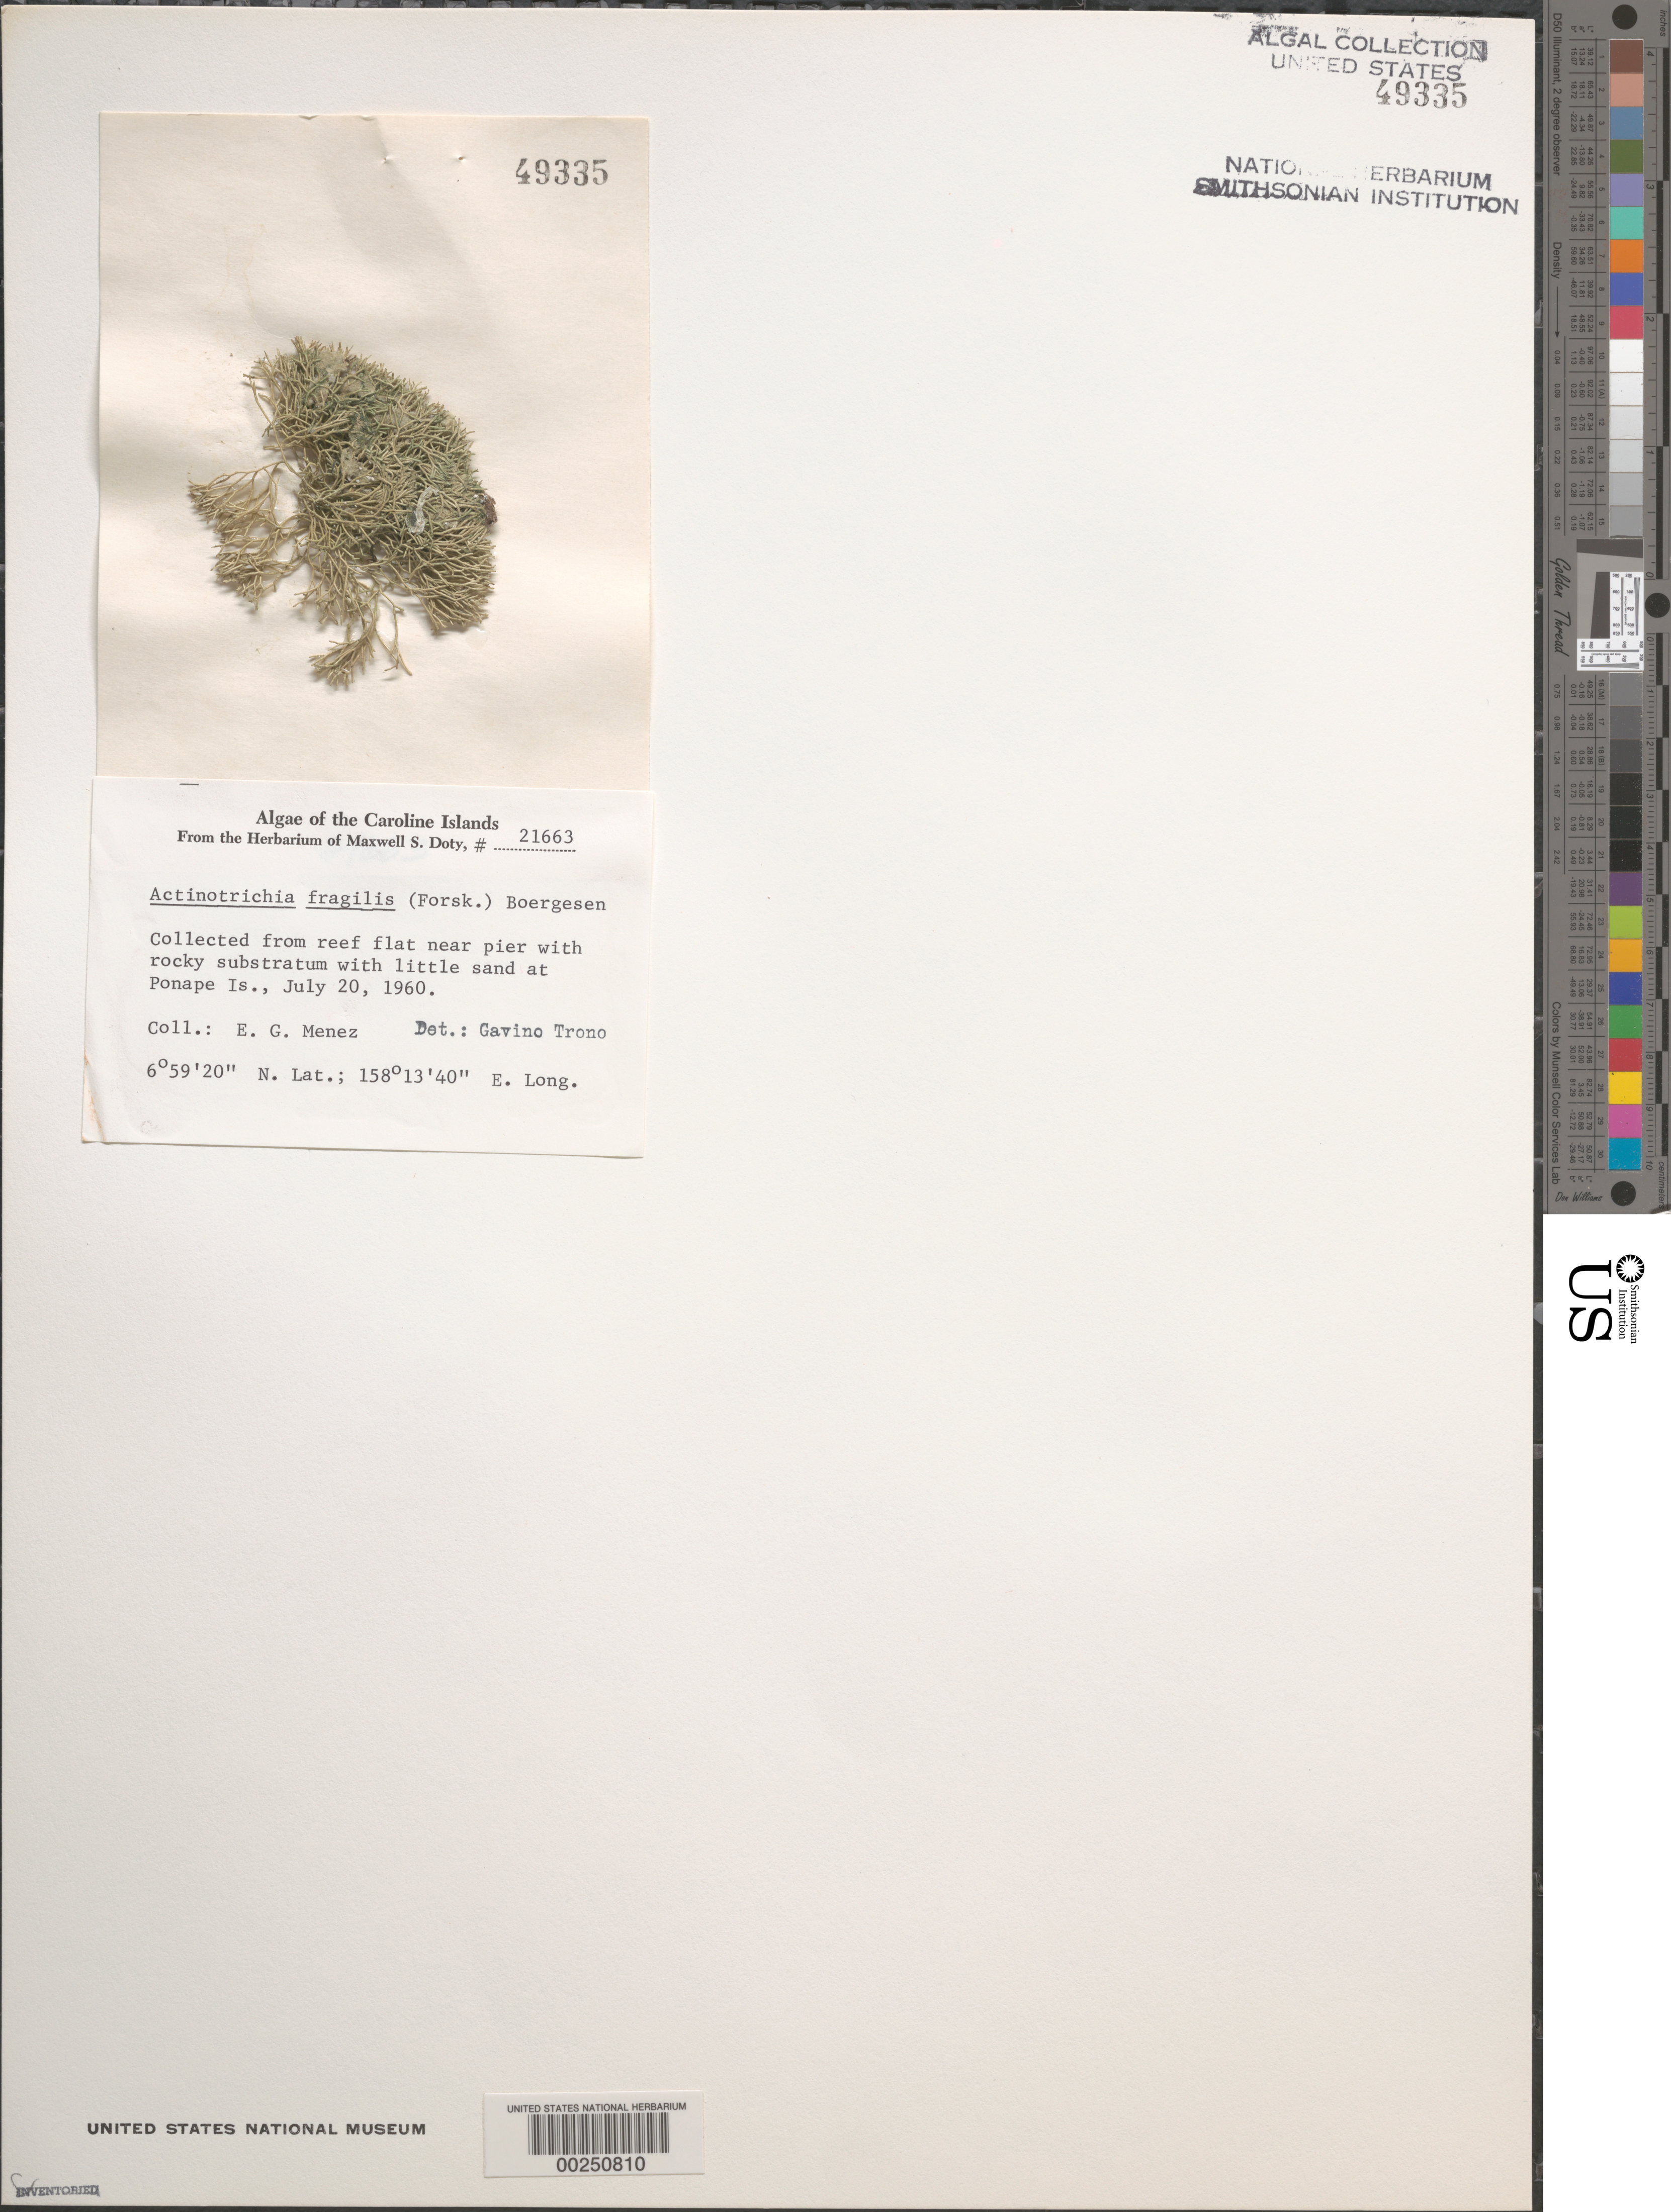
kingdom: Plantae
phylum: Rhodophyta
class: Florideophyceae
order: Nemaliales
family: Galaxauraceae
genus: Actinotrichia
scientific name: Actinotrichia fragilis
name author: (Forssk.) Børgesen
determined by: Trono, Gavino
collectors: Meñez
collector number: MSD 21663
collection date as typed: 20 Jun 1960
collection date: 1960-06-20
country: Micronesia, Federated States of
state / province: Pohnpei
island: Pohnpei [Ponape]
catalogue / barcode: US 49335